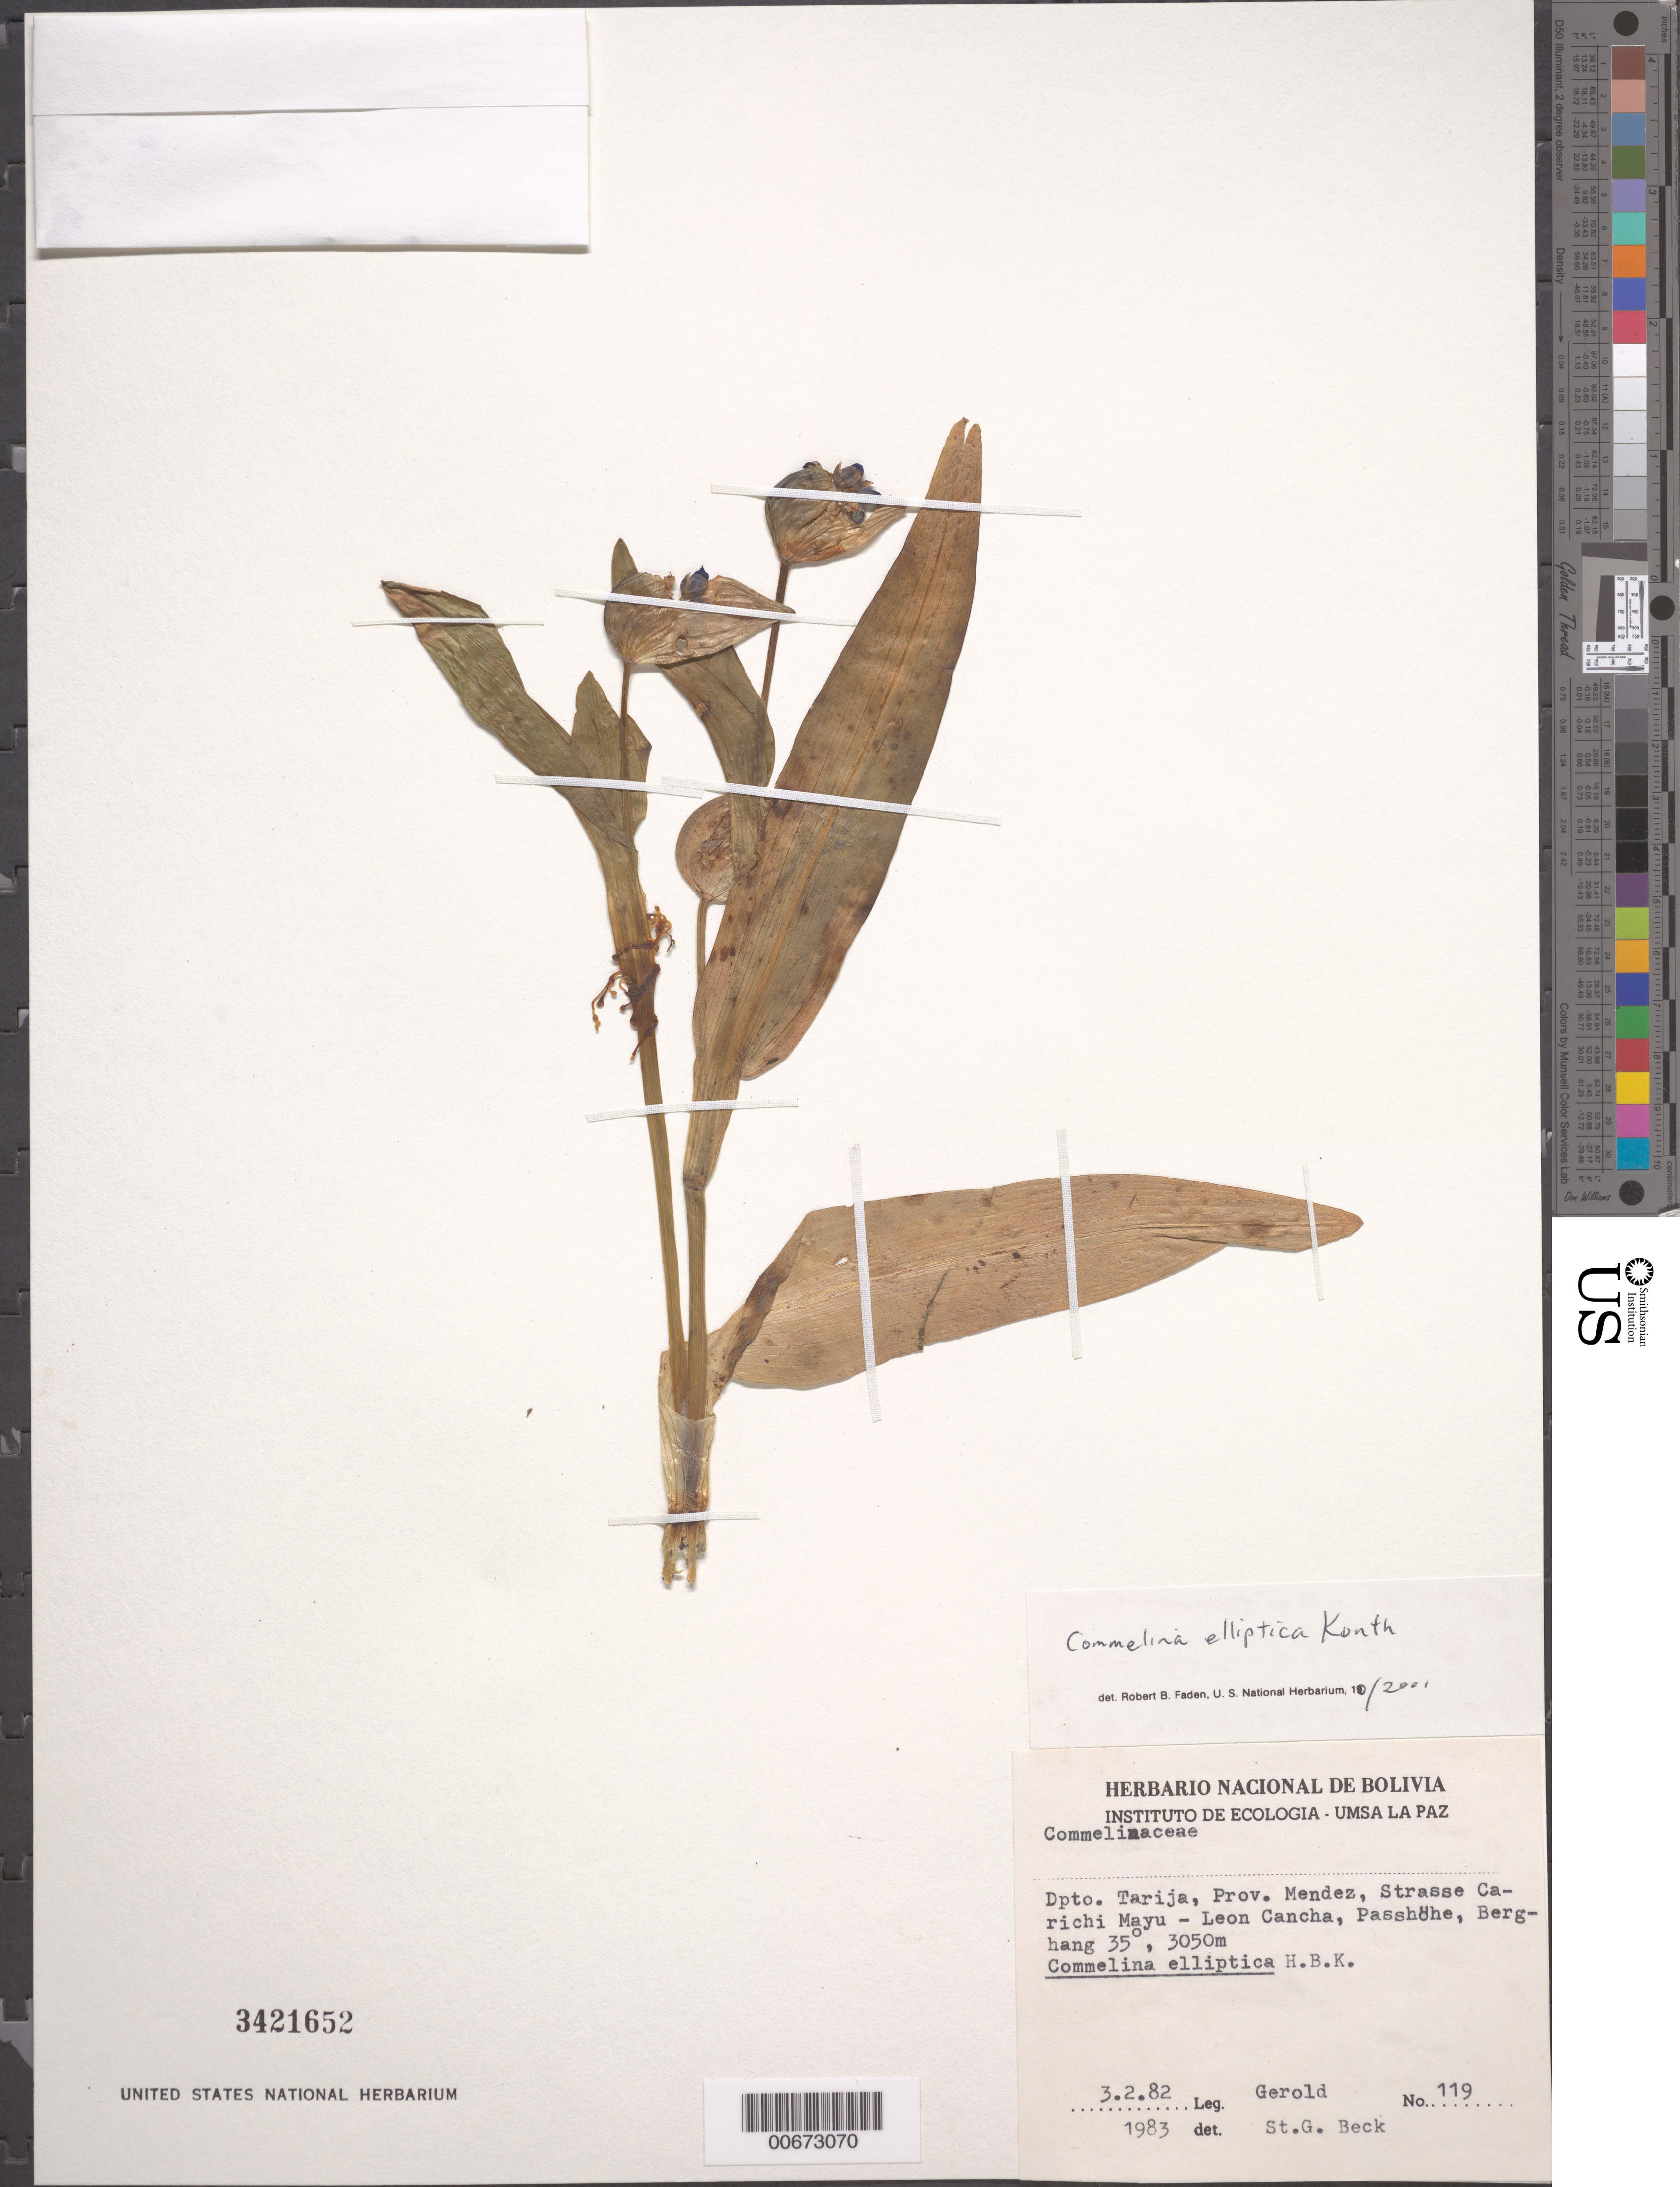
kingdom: Plantae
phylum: Tracheophyta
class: Liliopsida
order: Commelinales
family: Commelinaceae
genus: Commelina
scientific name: Commelina elliptica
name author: Kunth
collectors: S. G. Beck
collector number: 119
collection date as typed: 03 Feb 1982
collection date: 1982-02-03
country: Bolivia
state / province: Tarija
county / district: Méndez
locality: Strasse Carichi Mayu - Leon Cancha, PassohOne, Berghang.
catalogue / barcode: US 3421652